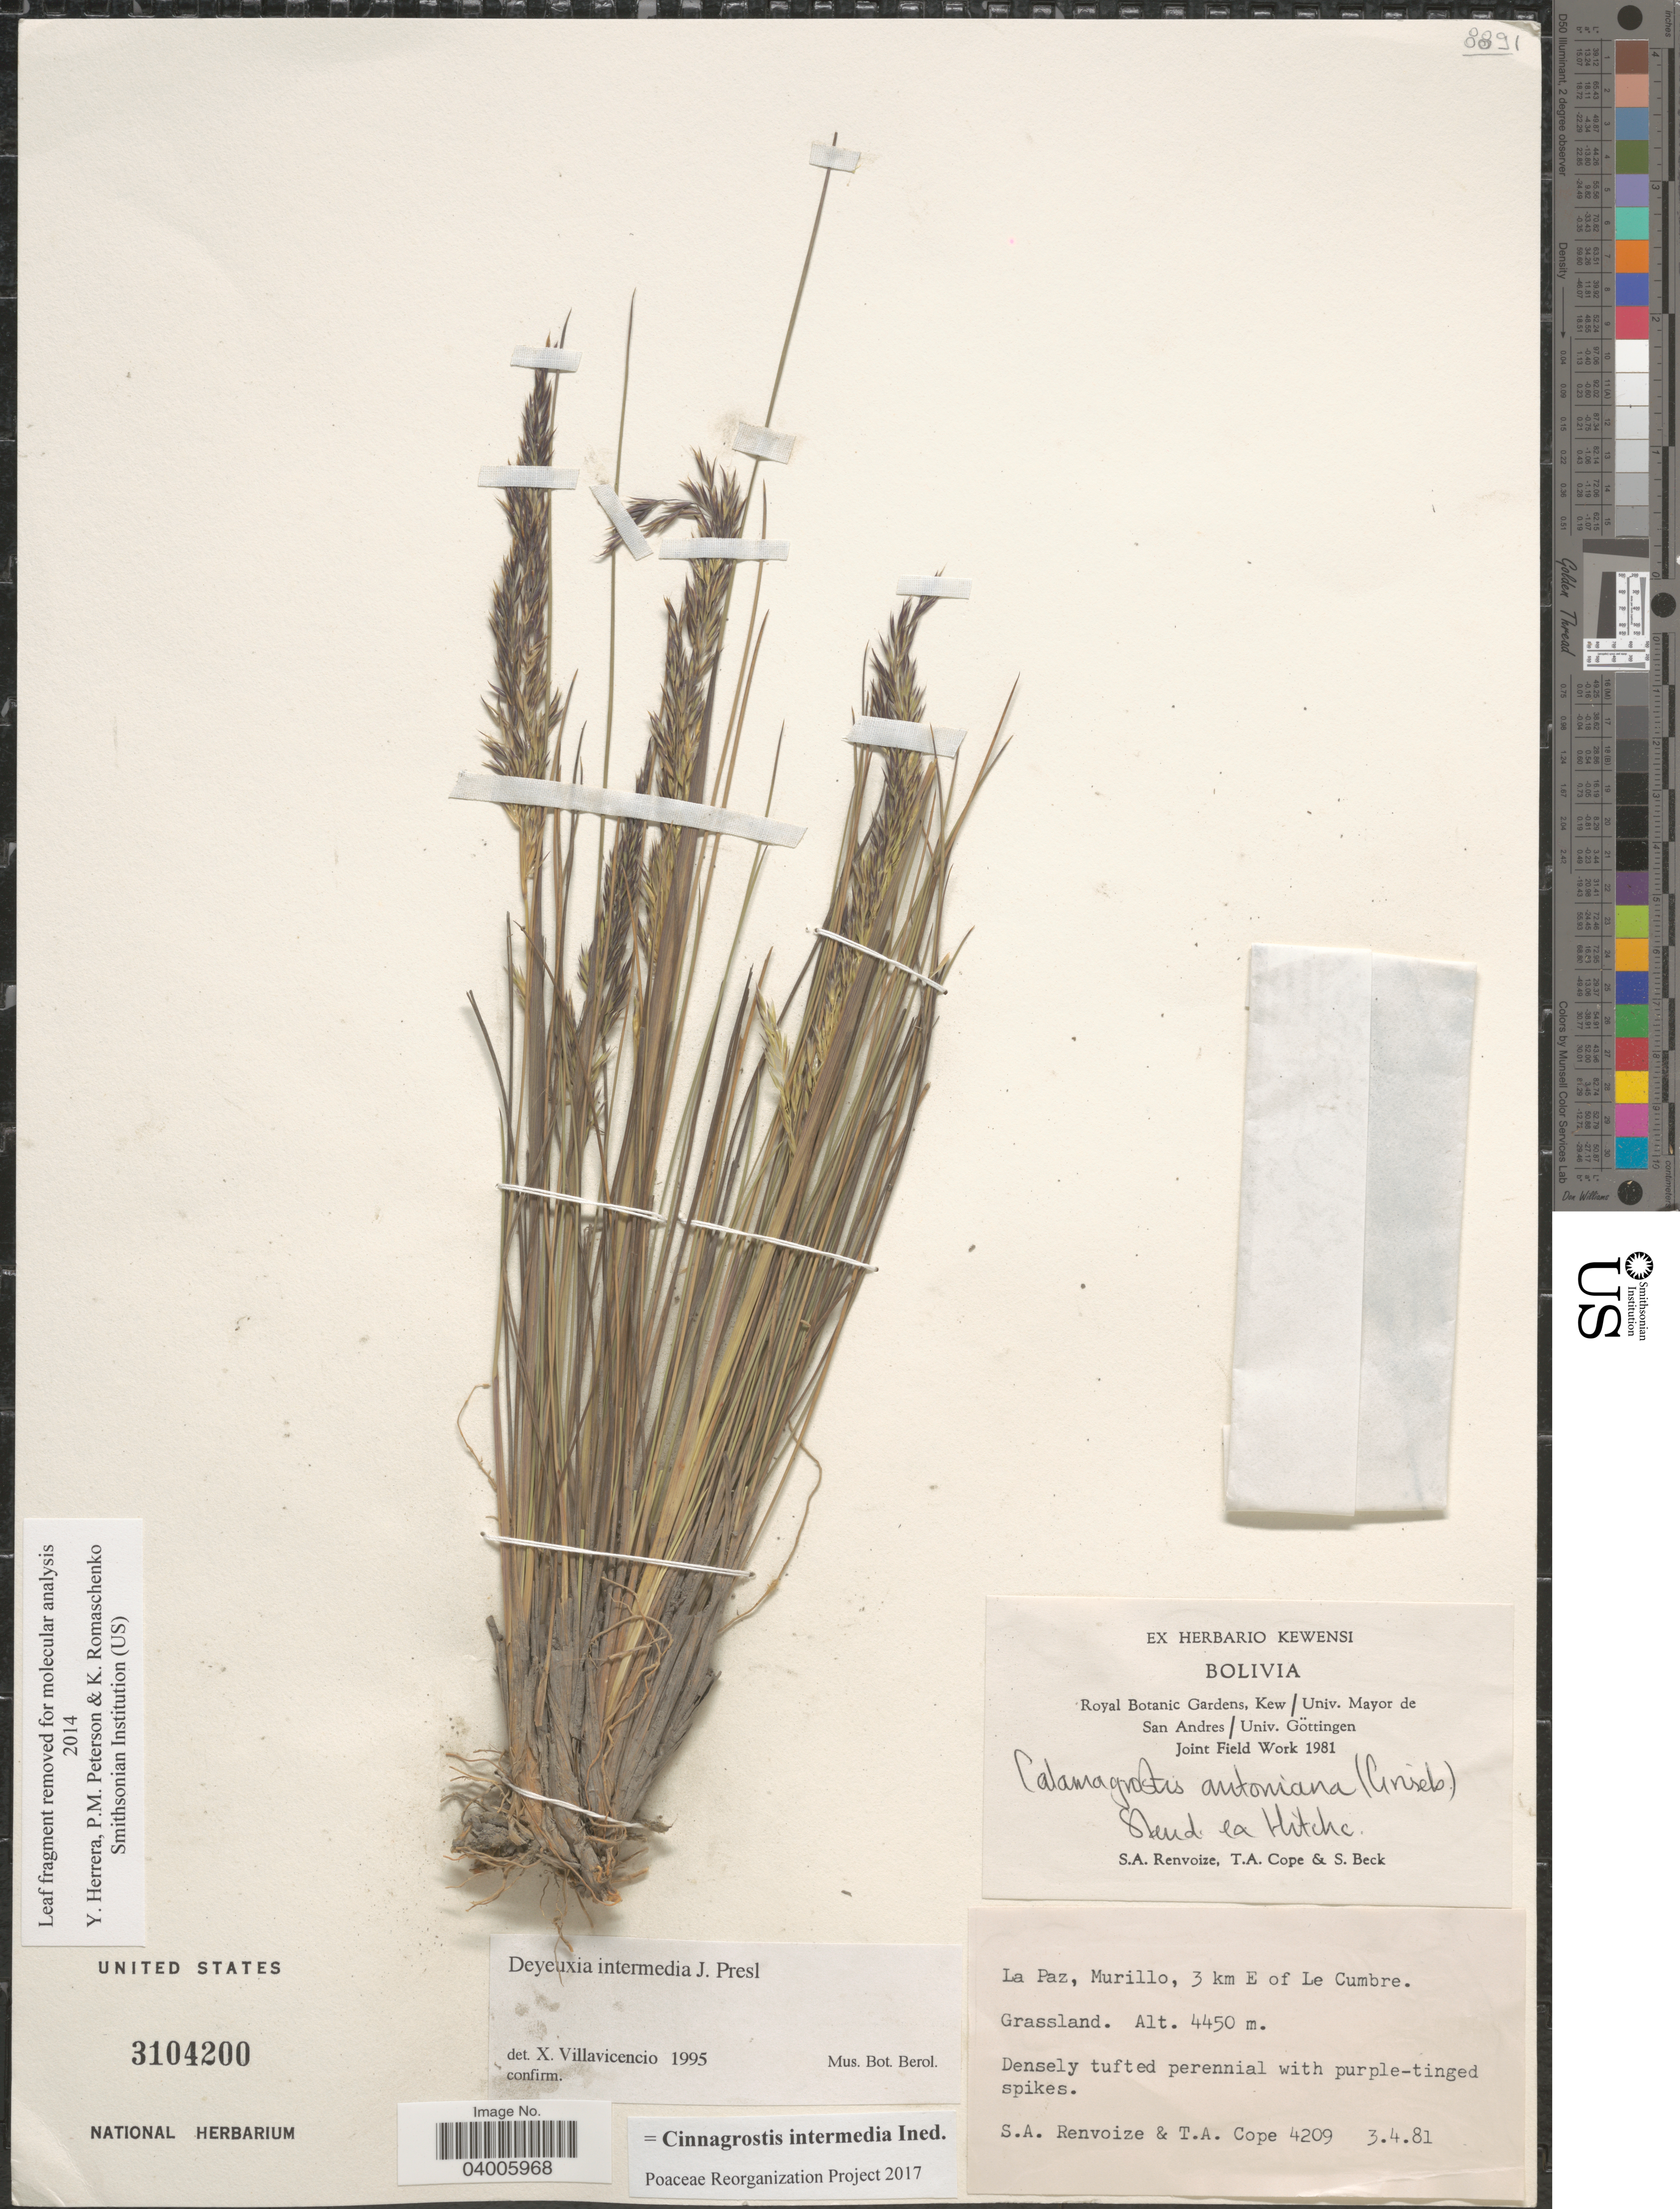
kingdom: Plantae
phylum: Tracheophyta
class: Liliopsida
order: Poales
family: Poaceae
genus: Cinnagrostis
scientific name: Cinnagrostis intermedia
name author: (J. Presl) P.M. Peterson et al.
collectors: S. A. Renvoize, T. A. Cope & S. G. Beck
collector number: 4209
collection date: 1981-04-03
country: Bolivia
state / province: La Paz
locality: Murillo, 3 km E of Le Cumbre.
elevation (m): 4450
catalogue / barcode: US 3104200